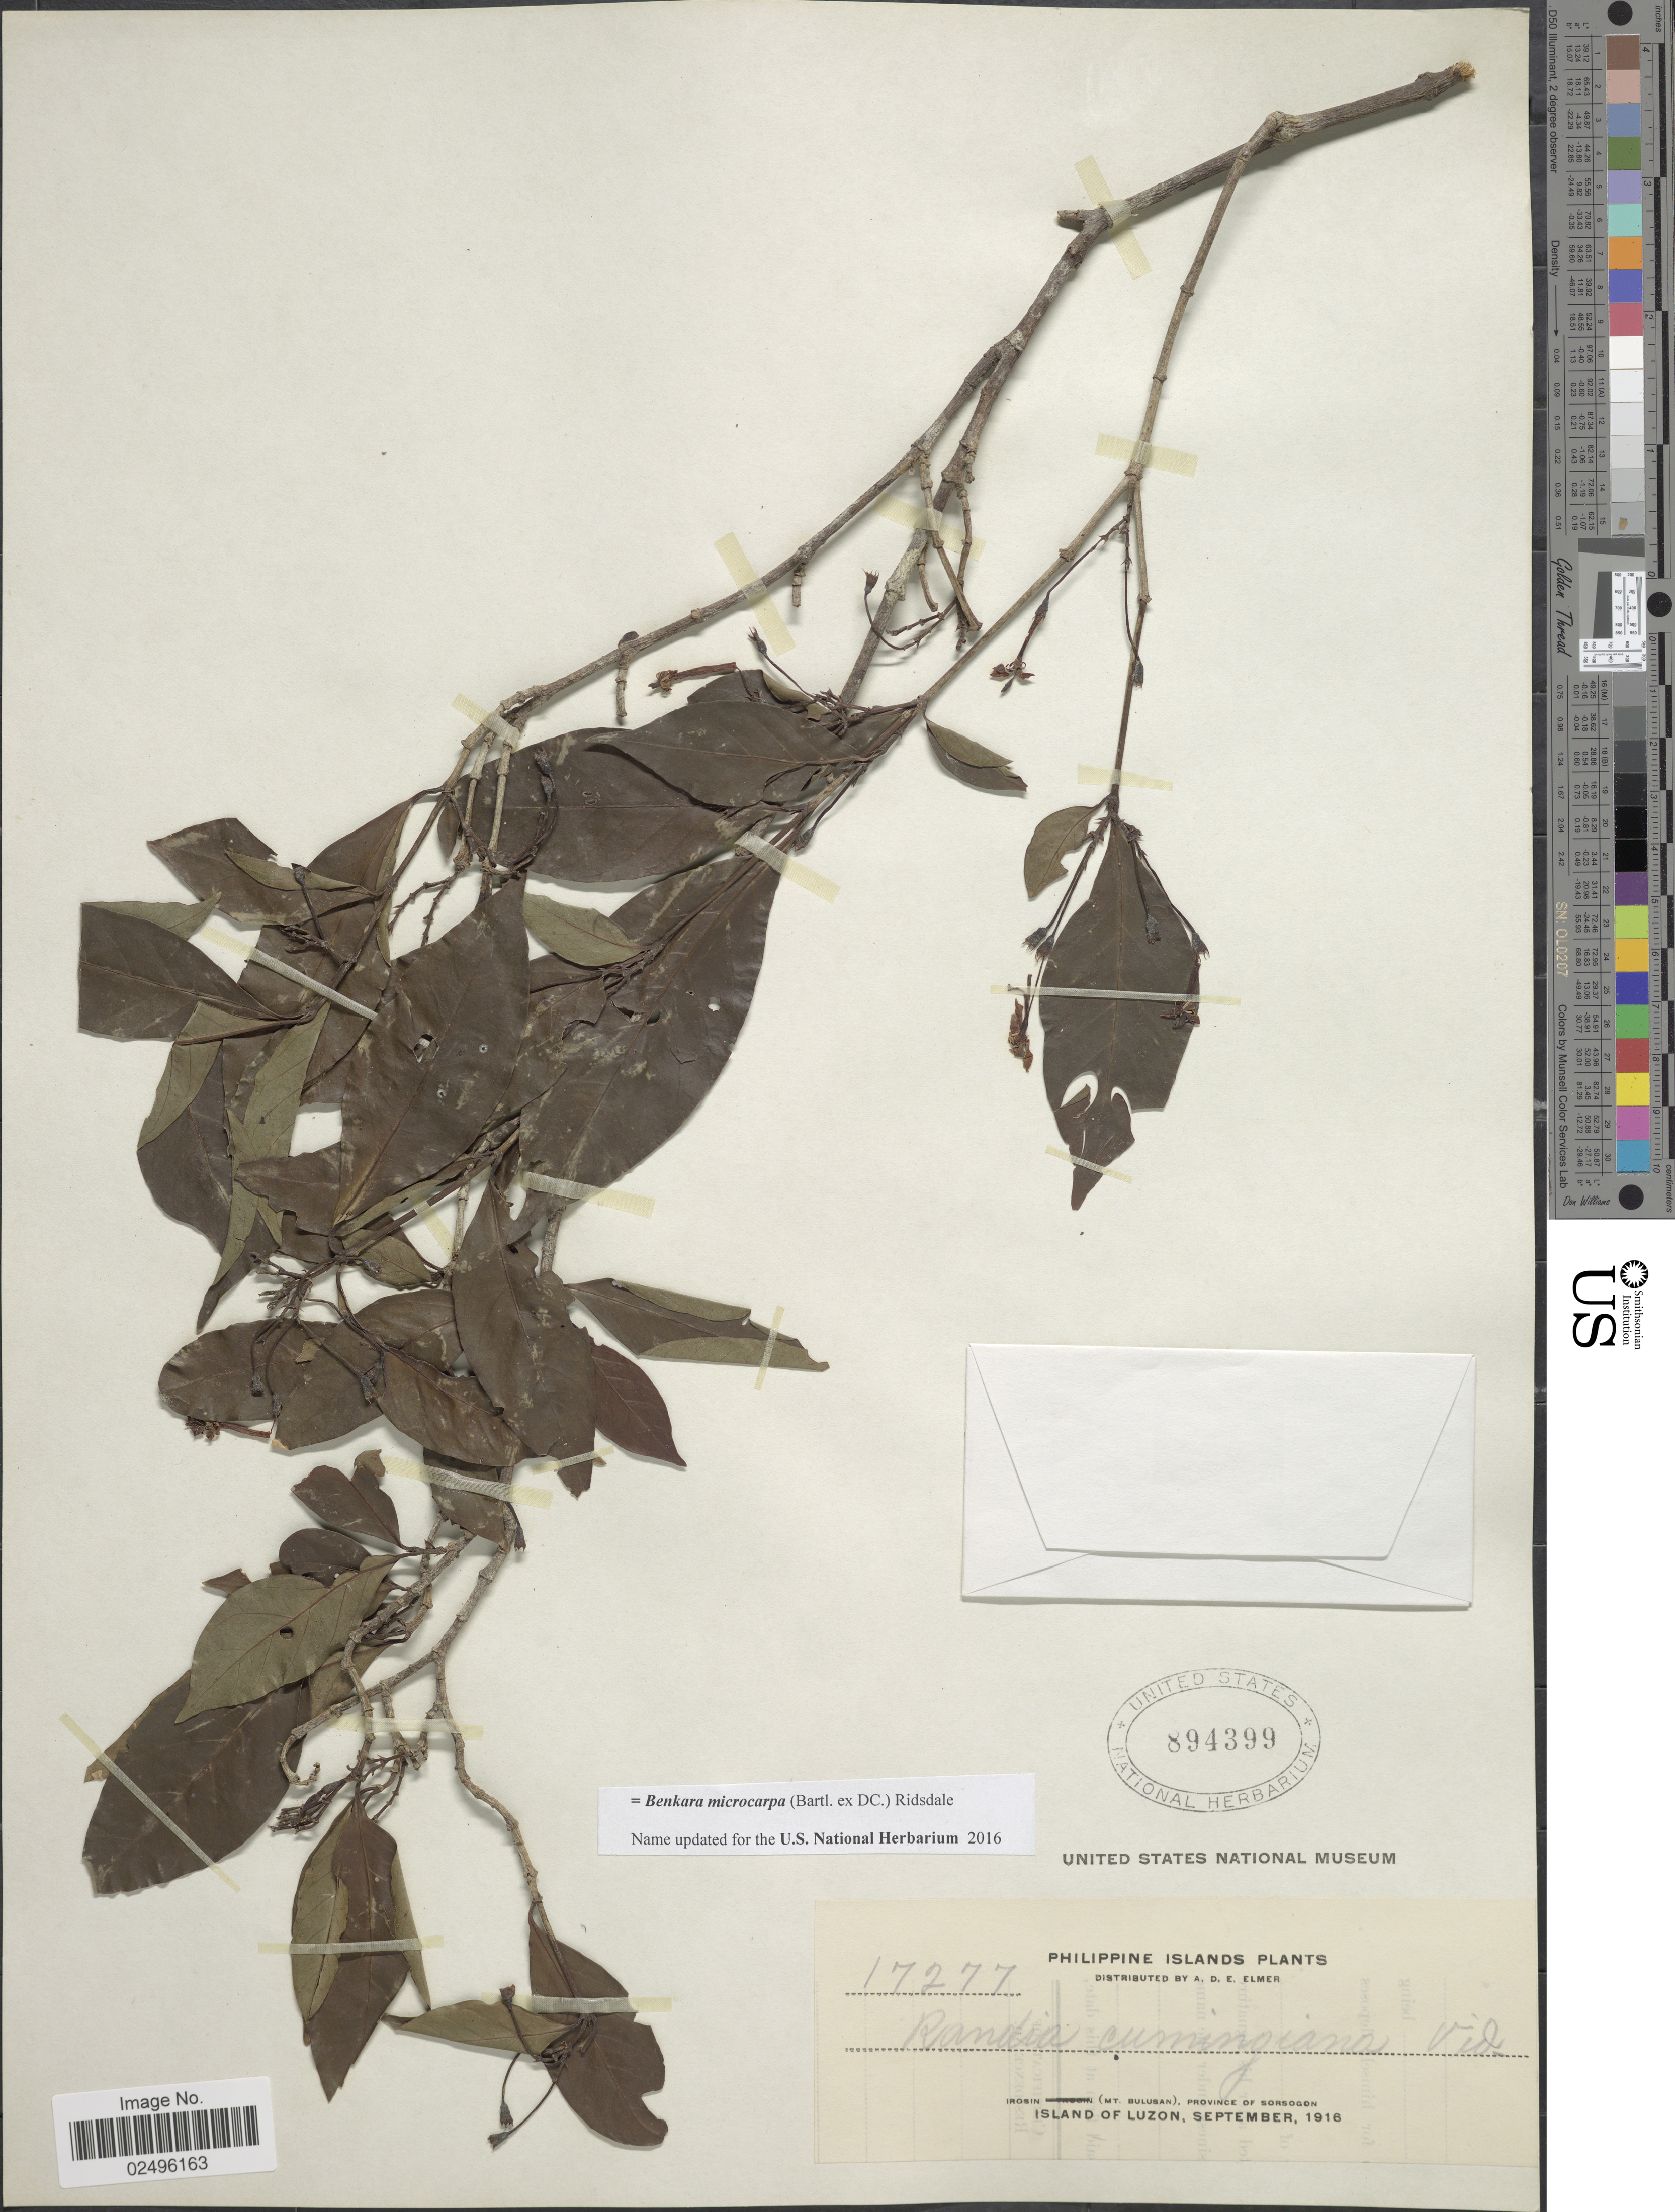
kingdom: Plantae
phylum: Tracheophyta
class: Magnoliopsida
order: Gentianales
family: Rubiaceae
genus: Fagerlindia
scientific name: Fagerlindia microcarpa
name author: (Bartl. ex DC.) Ridsdale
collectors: A. D. E. Elmer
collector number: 17277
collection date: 1916-09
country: Philippines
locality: Philippine Islands, Irosin (Mt Bulusan), Province of Sorsogon, Island of Luzon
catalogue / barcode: US 894399